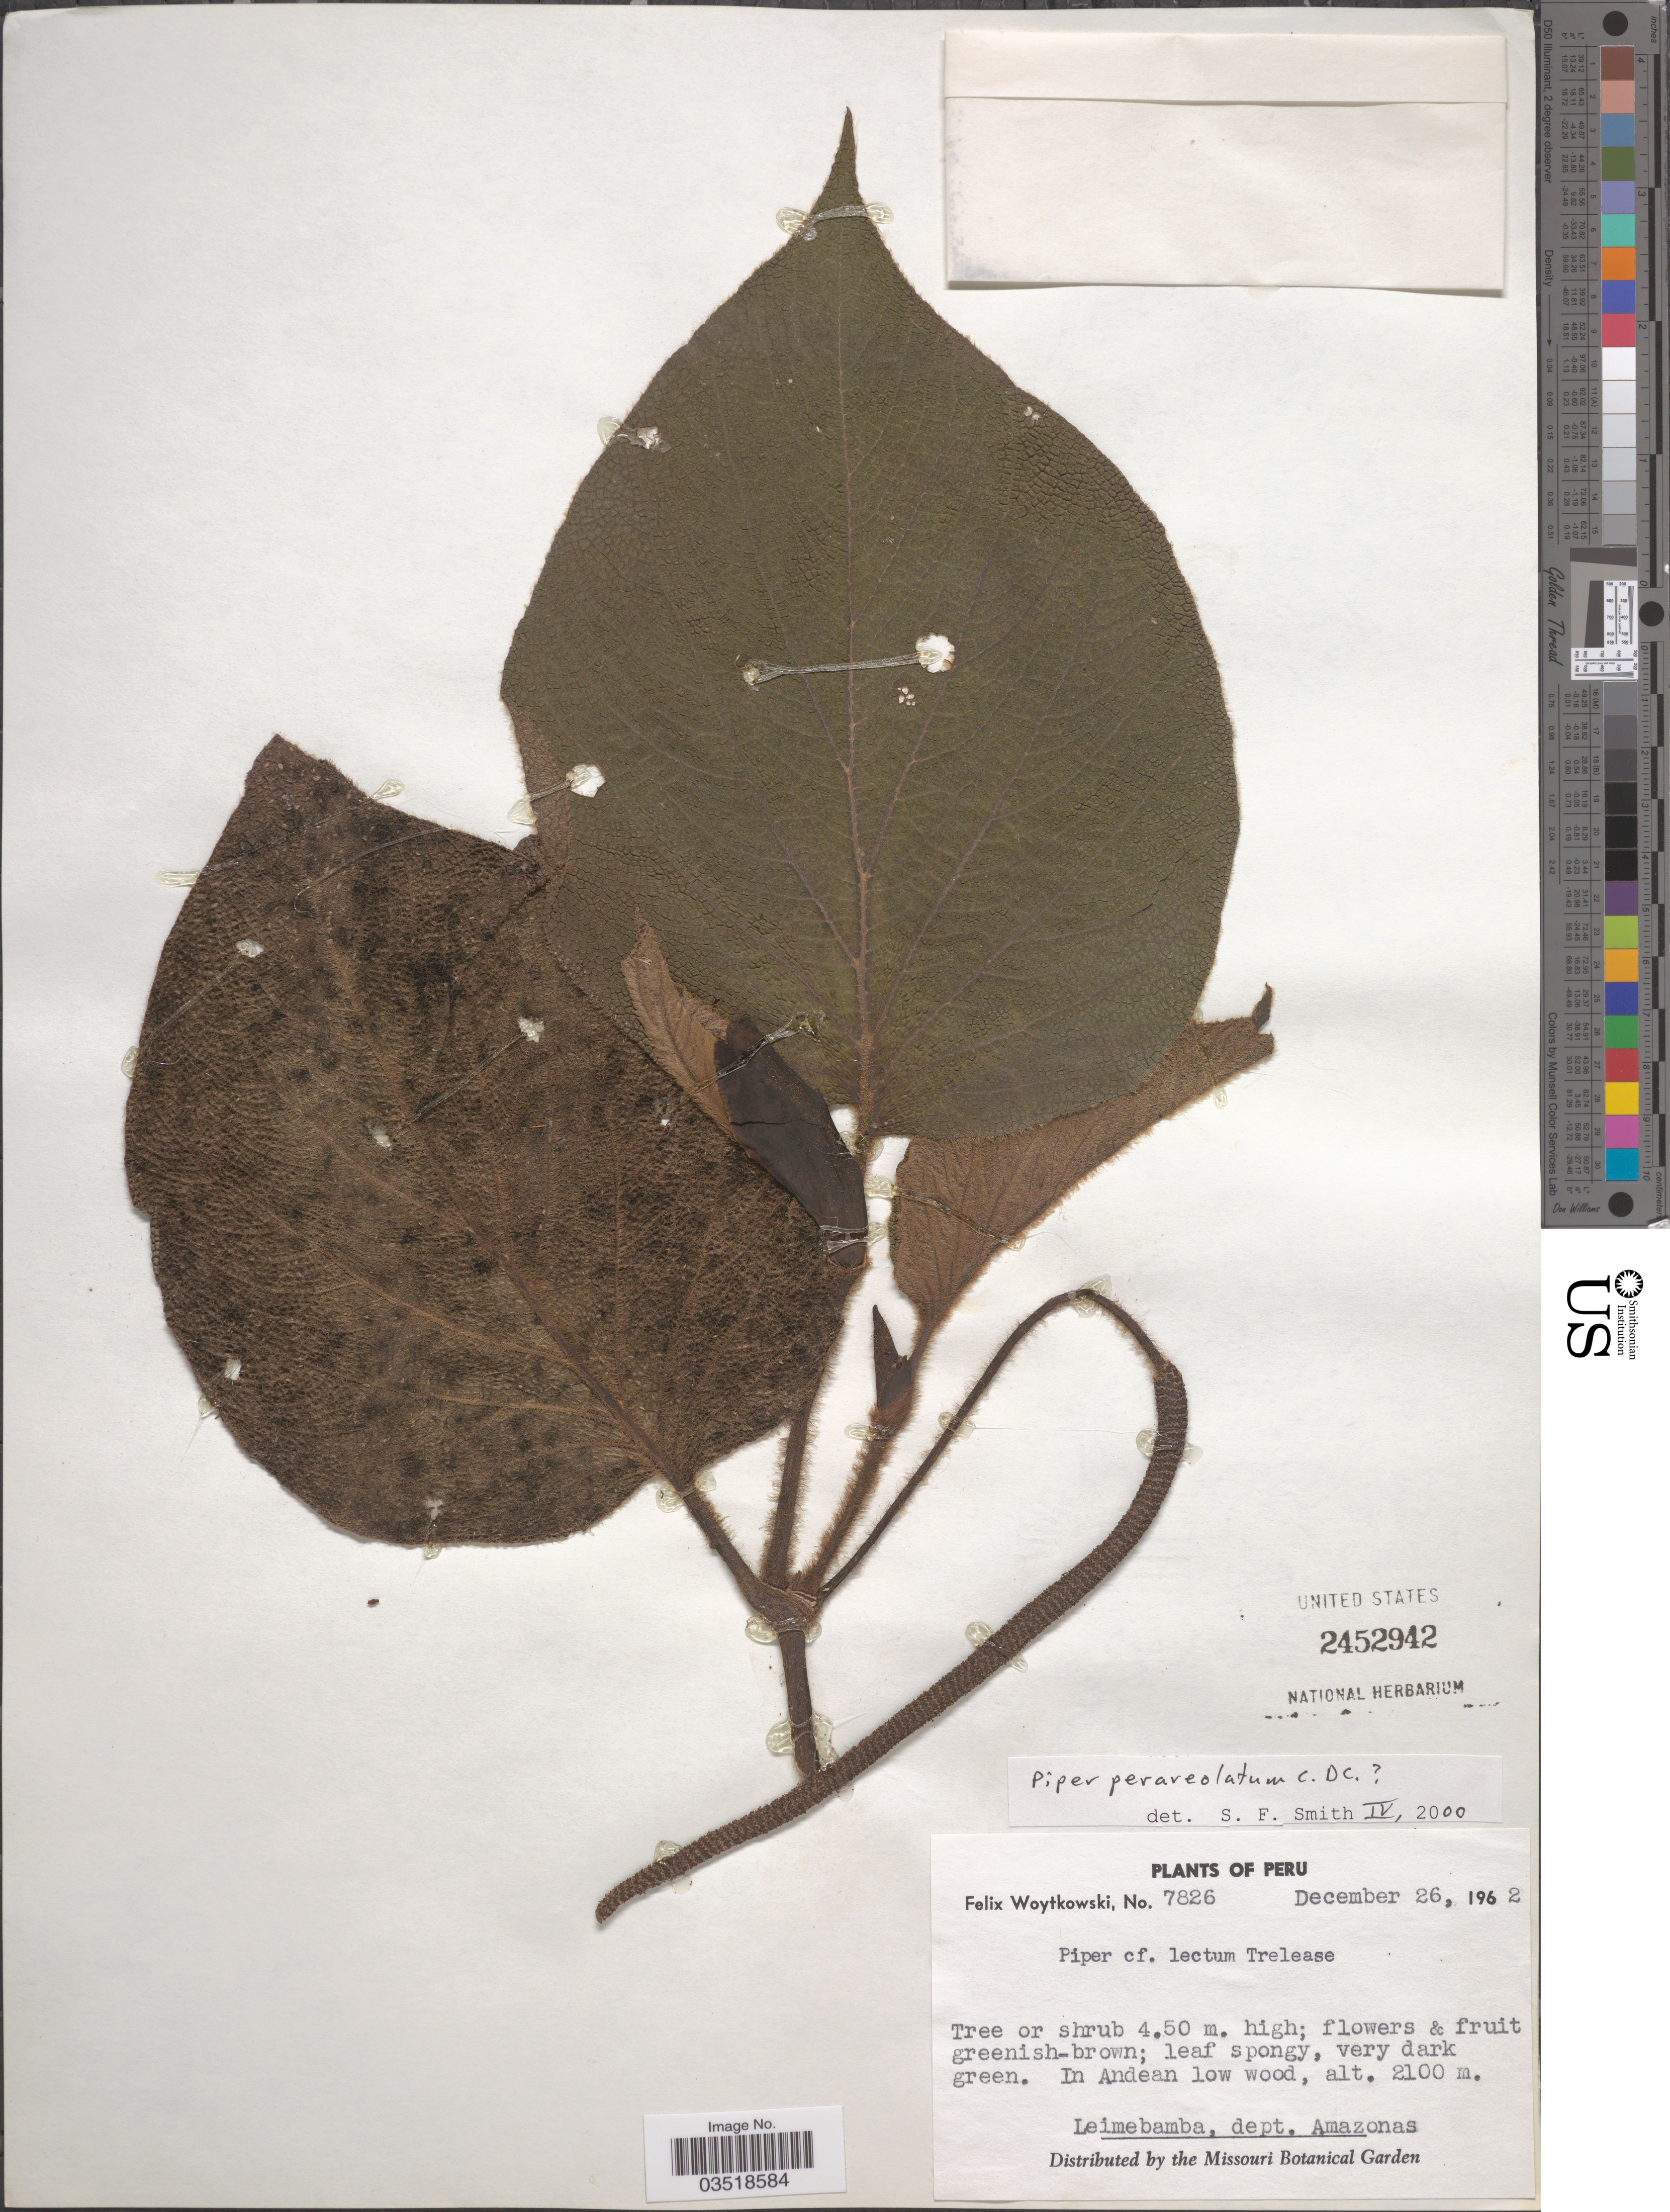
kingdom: Plantae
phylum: Tracheophyta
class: Magnoliopsida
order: Piperales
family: Piperaceae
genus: Piper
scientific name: Piper perareolatum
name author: C. DC.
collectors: F. Woytkowski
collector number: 7826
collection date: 1962-12-26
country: Peru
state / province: Amazonas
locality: In Andean low wood. Leimebamba, dept. Amazonas.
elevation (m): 2100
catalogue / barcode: US 2452942